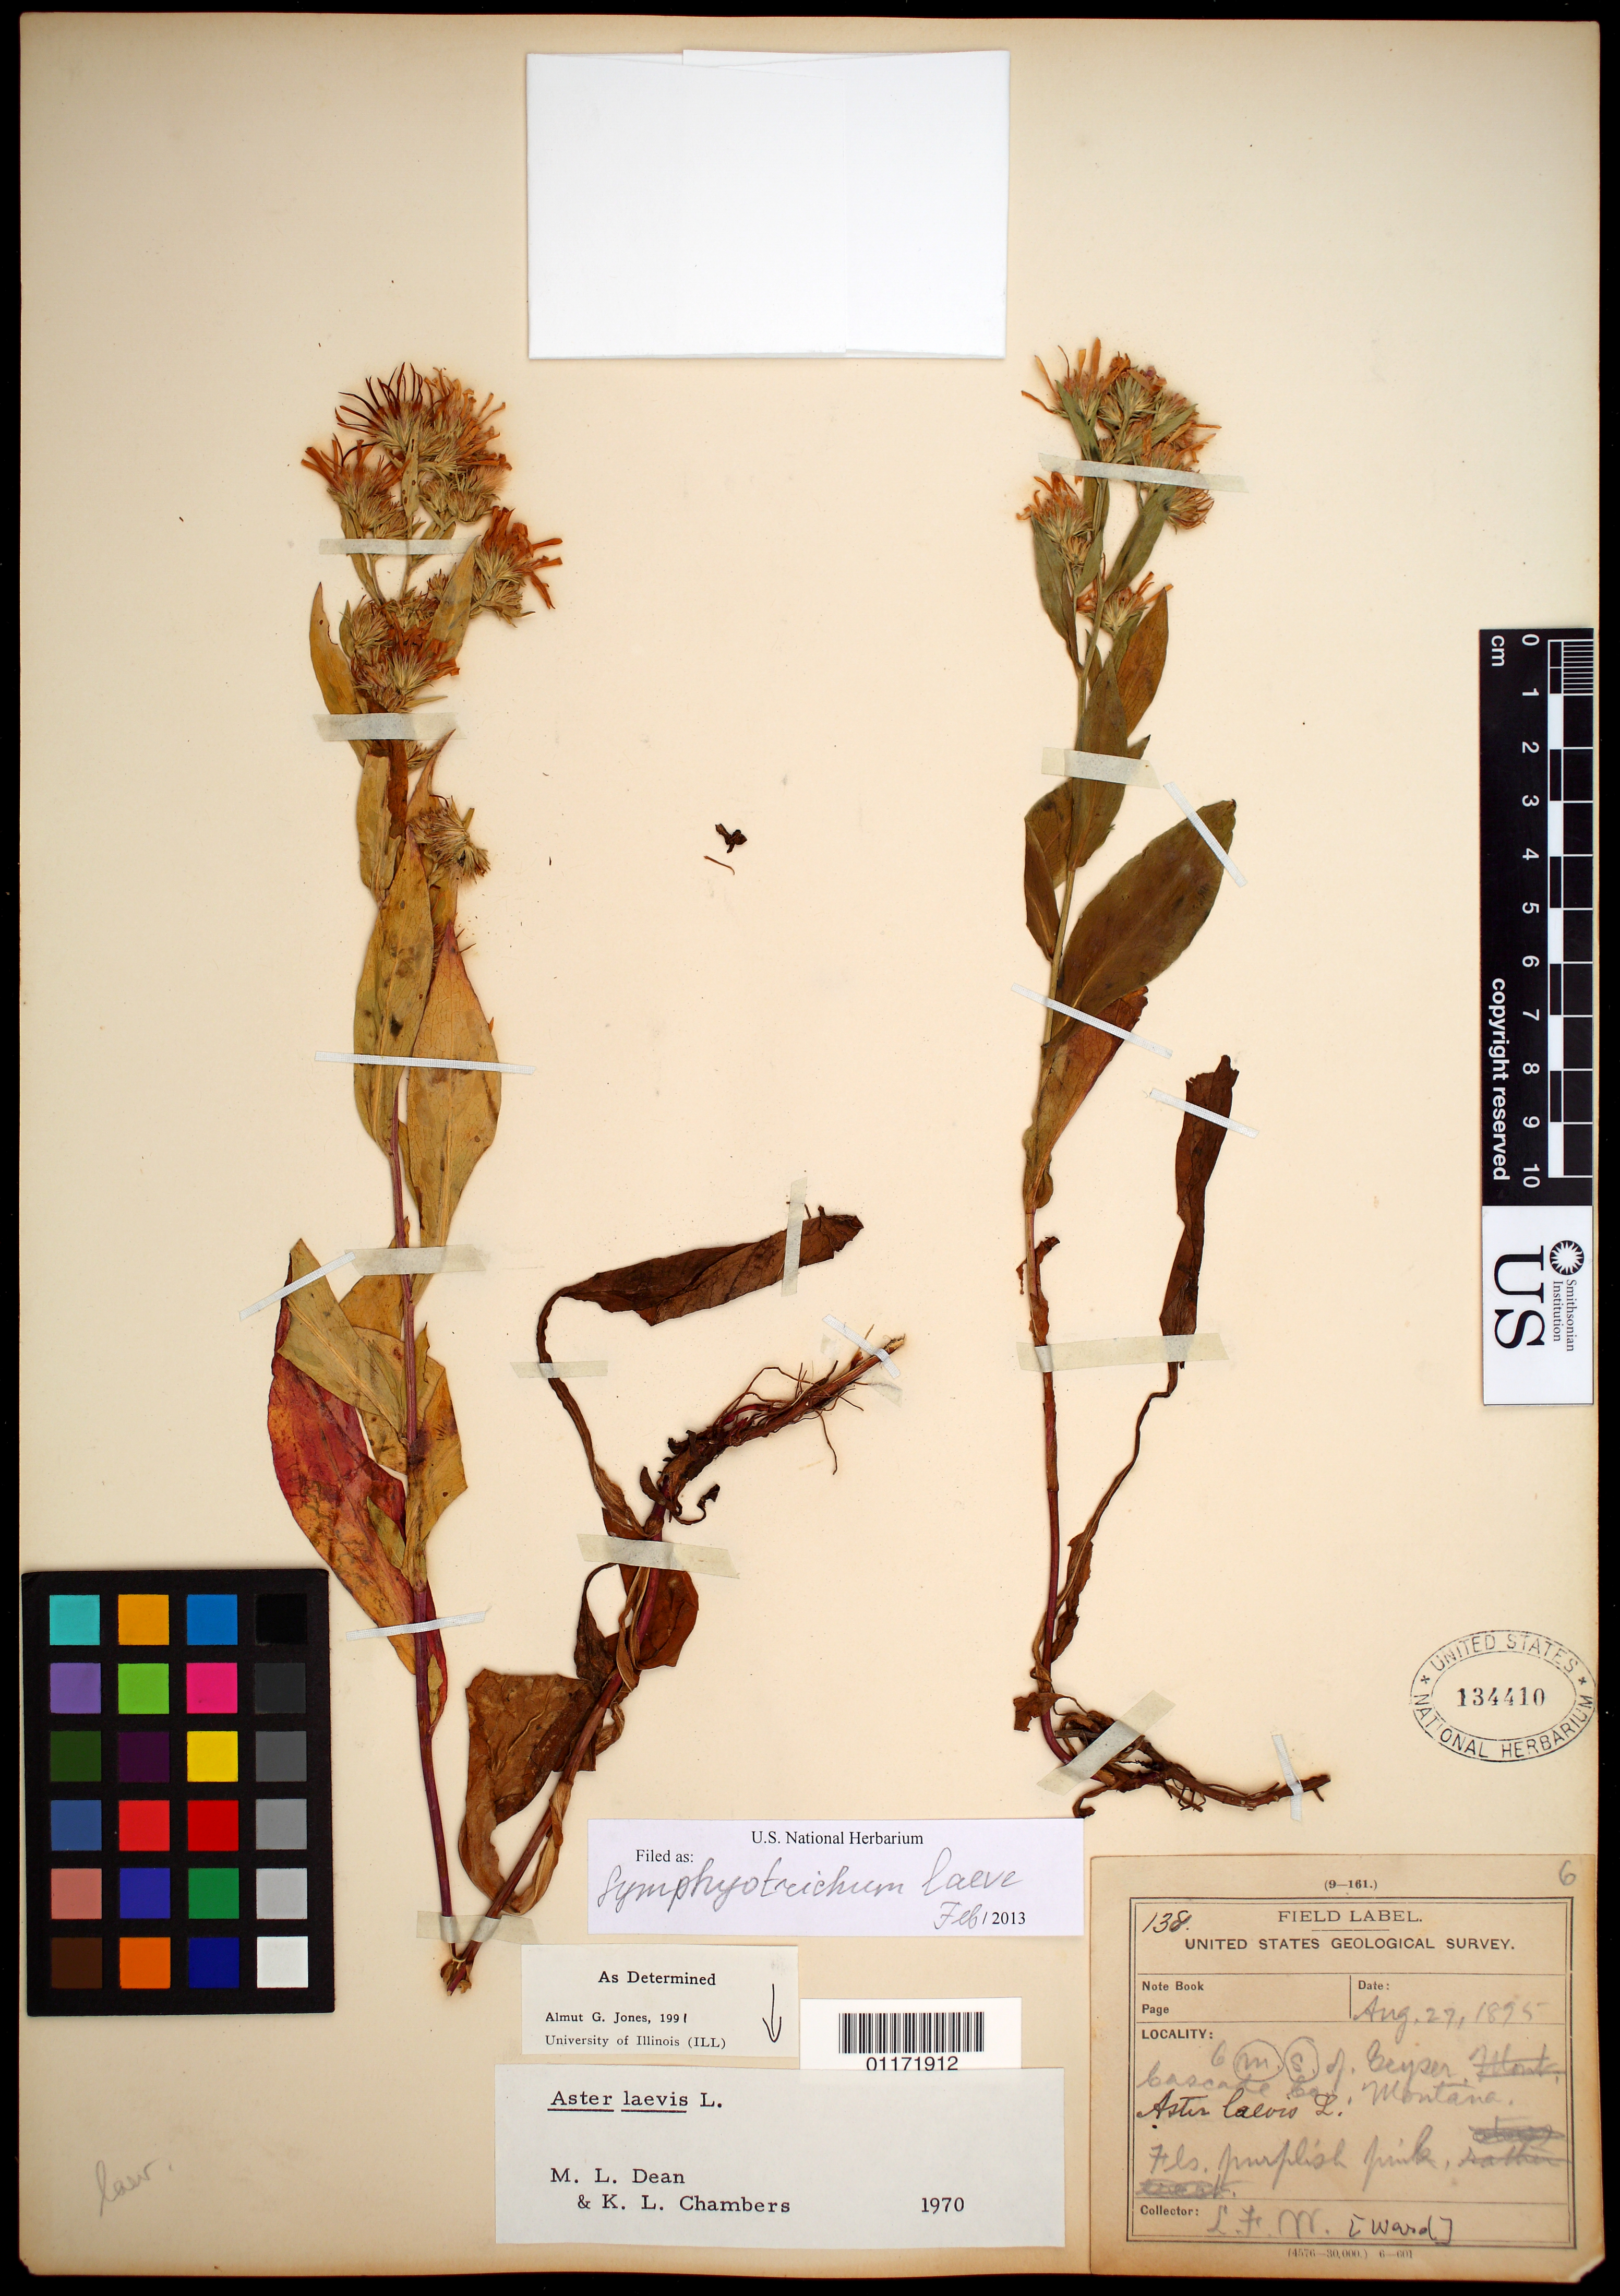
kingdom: Plantae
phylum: Tracheophyta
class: Magnoliopsida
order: Asterales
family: Asteraceae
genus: Symphyotrichum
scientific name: Symphyotrichum laeve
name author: (L.) Á. Löve & D. Löve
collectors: L. F. Ward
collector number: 138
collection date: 1895-08-27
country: United States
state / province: Montana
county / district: Judith Basin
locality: Geyser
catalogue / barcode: US 134410